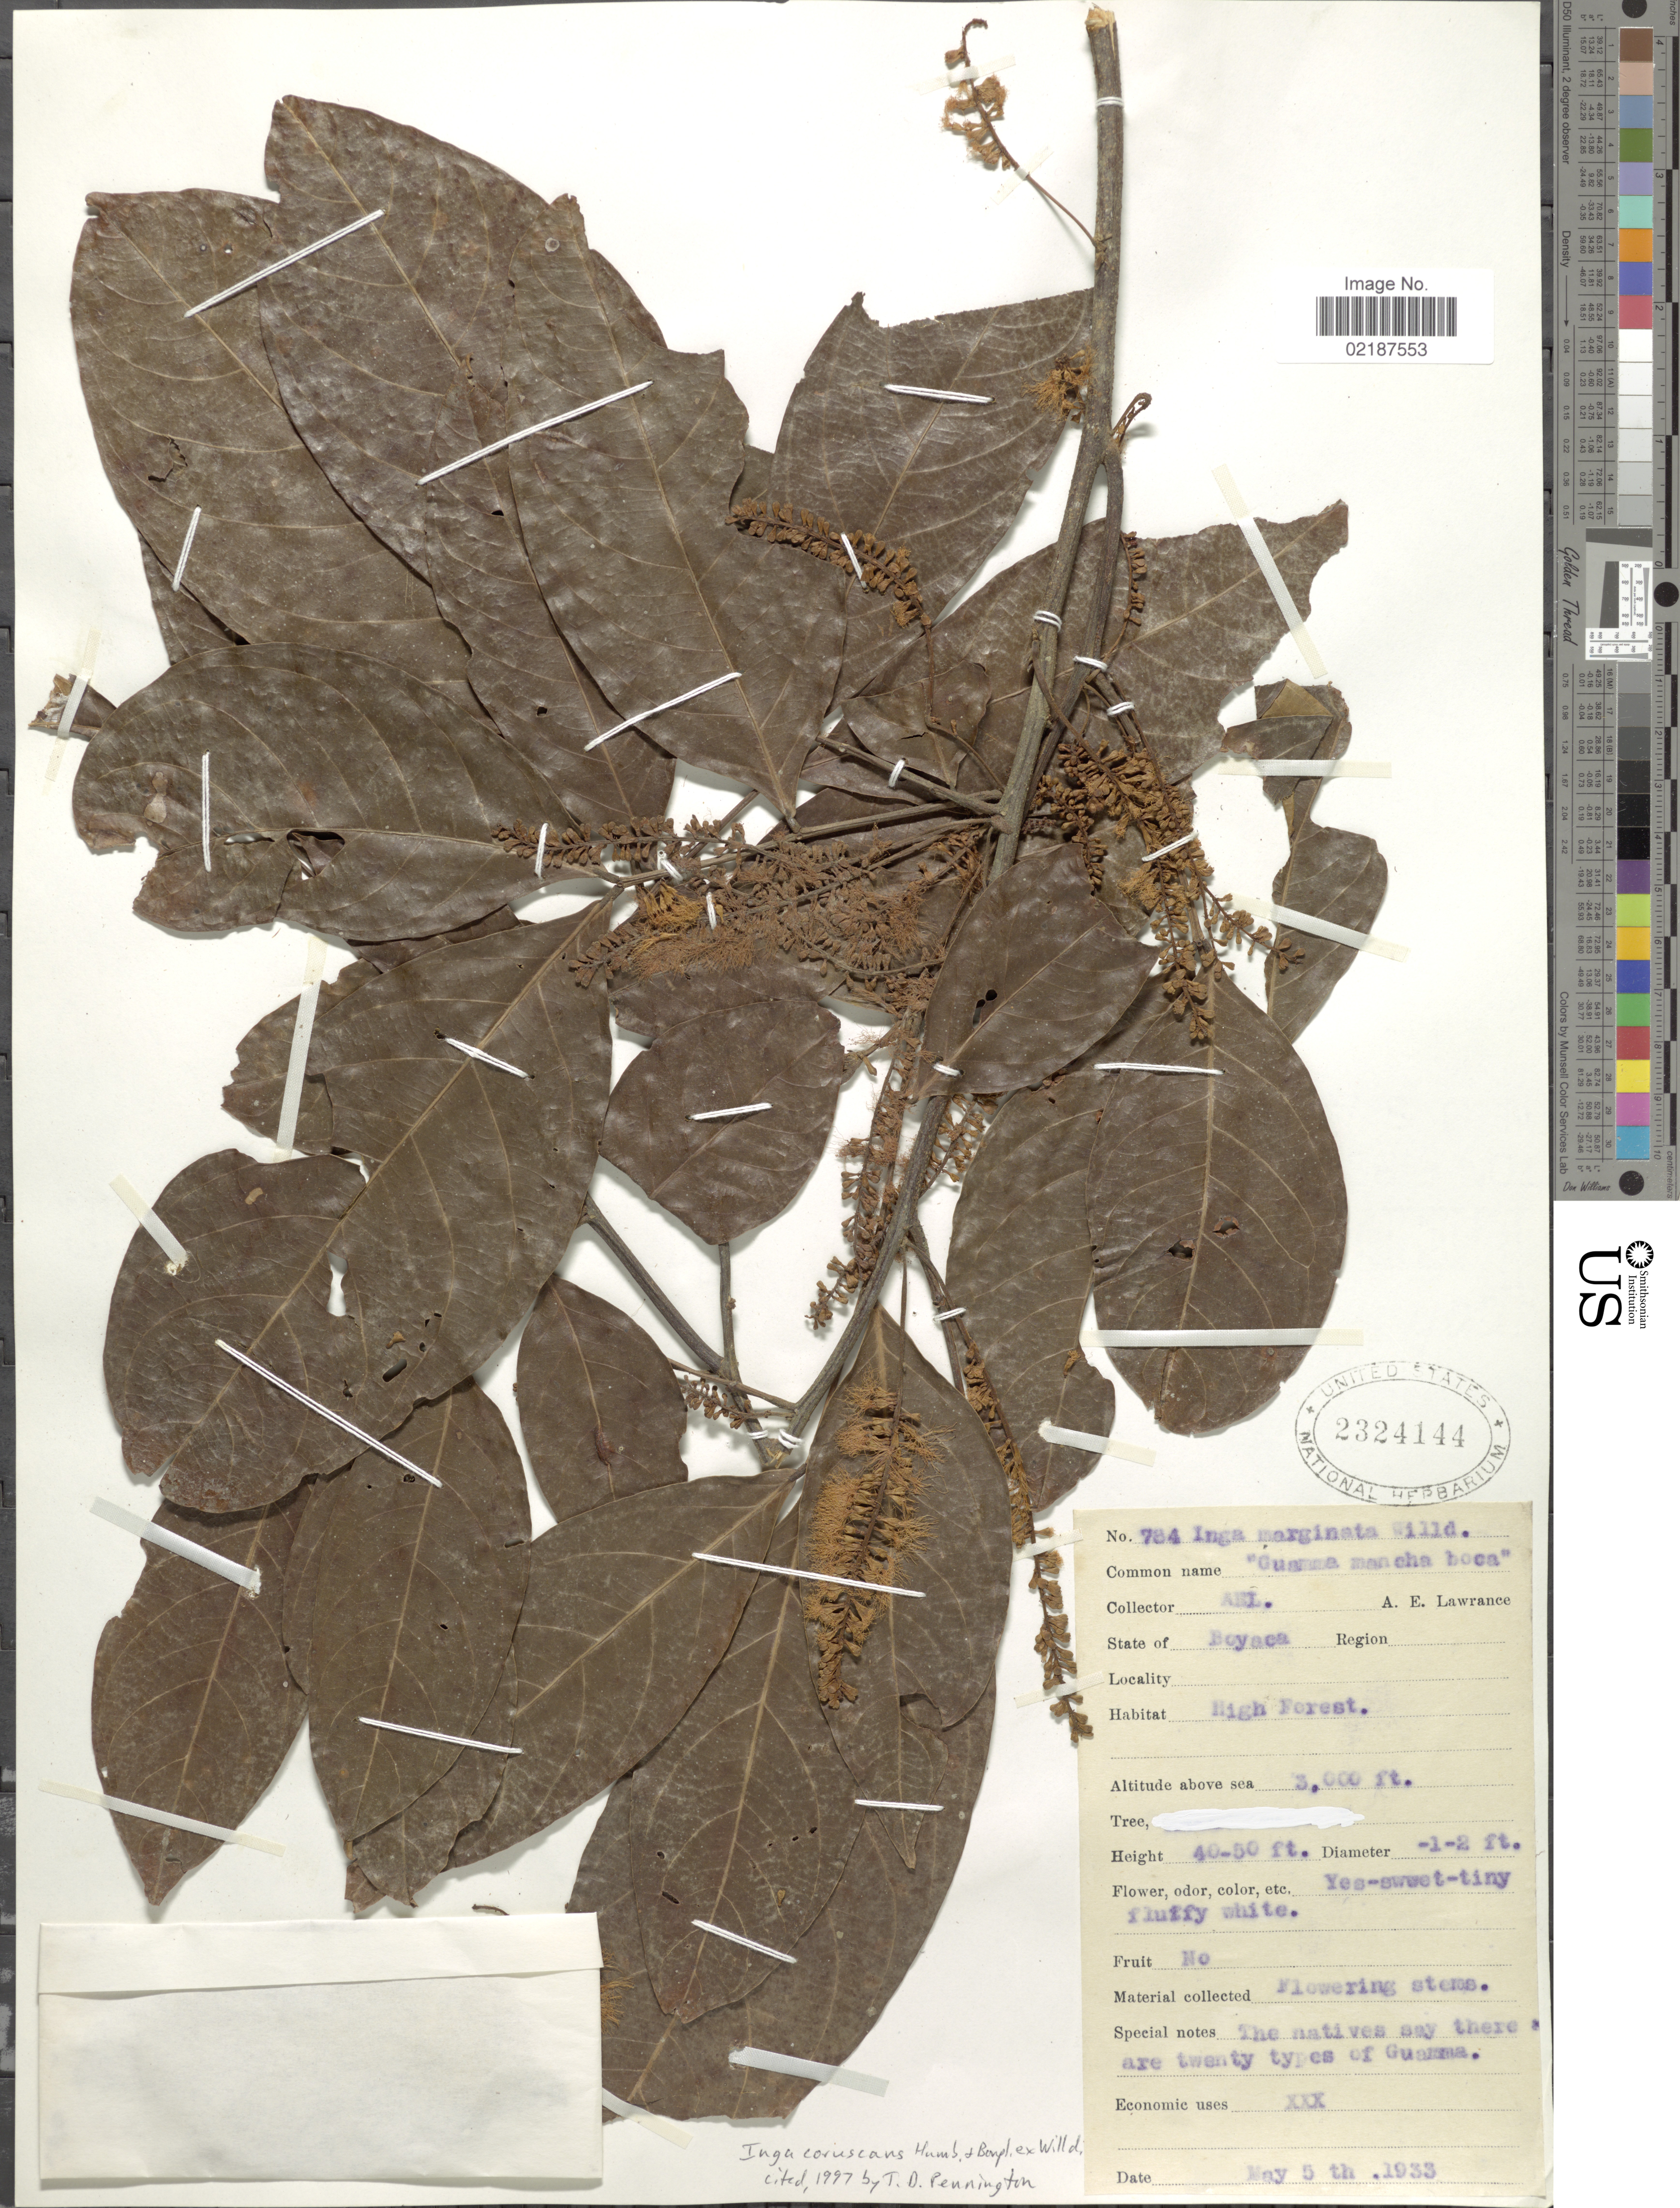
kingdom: Plantae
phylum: Tracheophyta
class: Magnoliopsida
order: Fabales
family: Fabaceae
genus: Inga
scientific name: Inga coruscans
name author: Humb. & Bonpl. ex Willd.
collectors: A. Lawrance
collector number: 784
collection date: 1933-05-05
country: Colombia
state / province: Boyacá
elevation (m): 914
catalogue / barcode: US 2324144